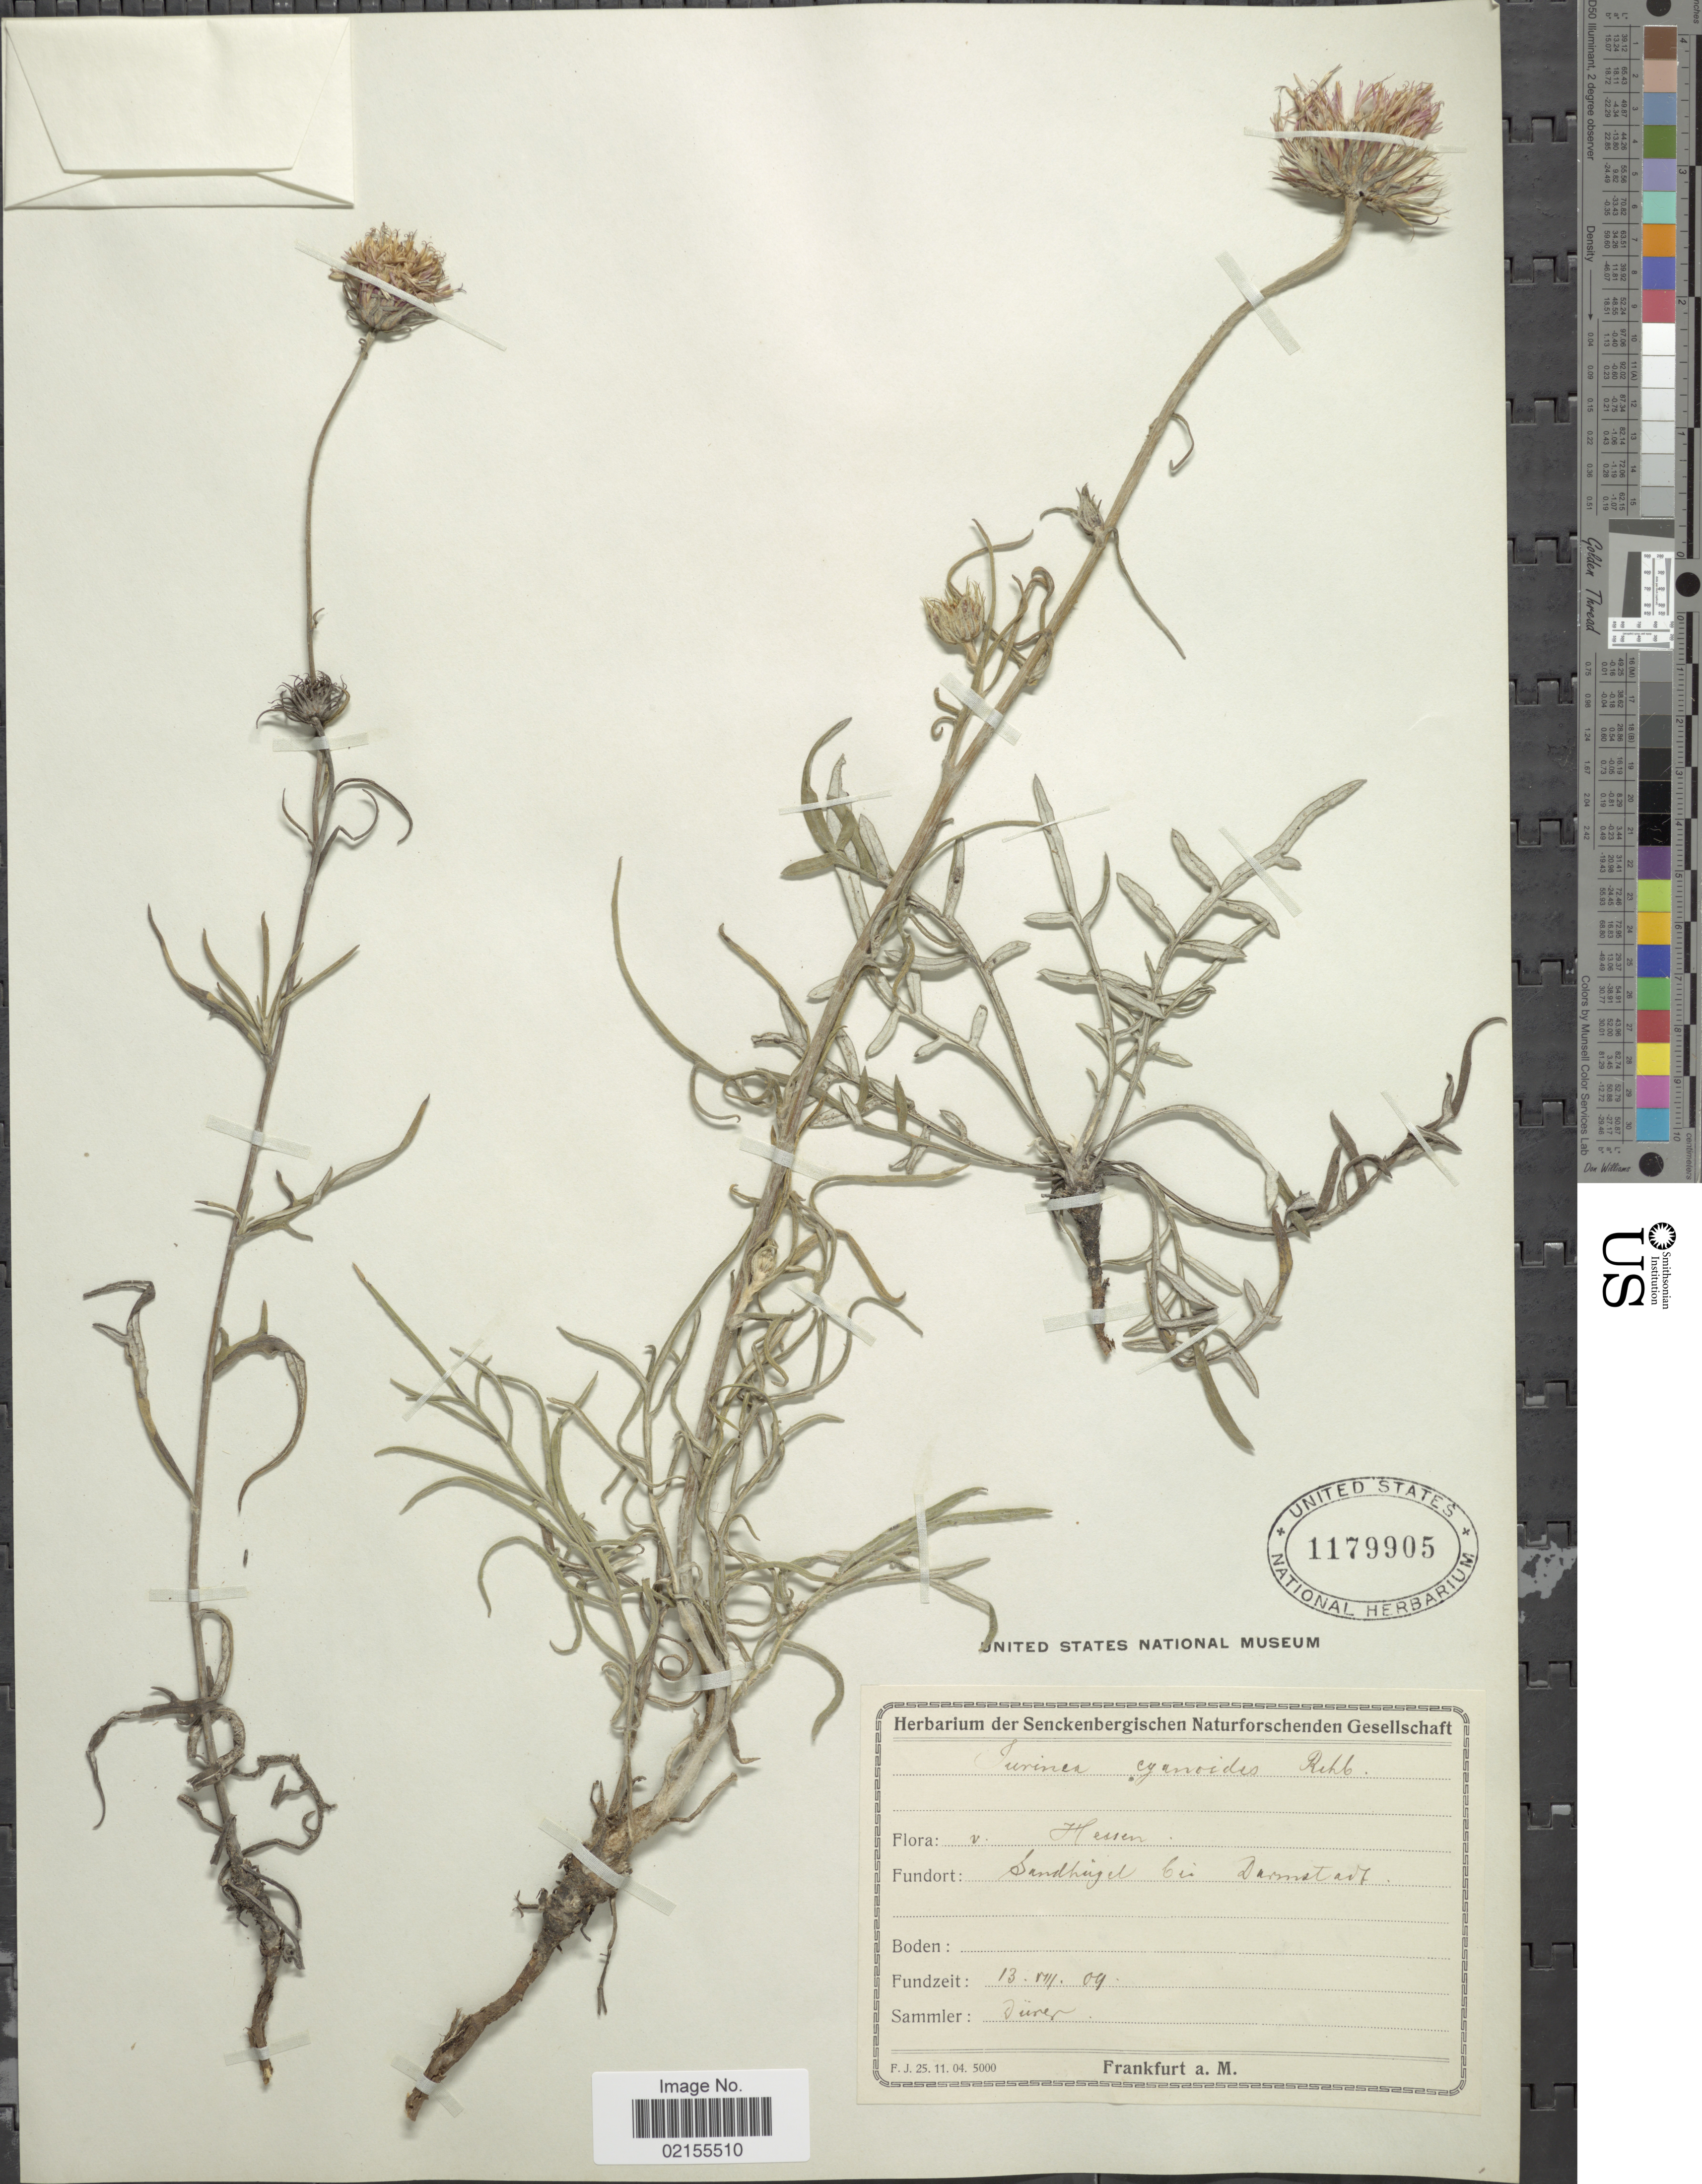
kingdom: Plantae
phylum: Tracheophyta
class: Magnoliopsida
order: Asterales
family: Asteraceae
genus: Jurinea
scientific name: Jurinea cyanoides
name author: (L.) Rchb.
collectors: Dürer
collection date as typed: Transcribed d/m/y: 13/8/9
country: Germany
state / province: Hesse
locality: Sandheigel bei Darmstadt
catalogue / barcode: US 1179905